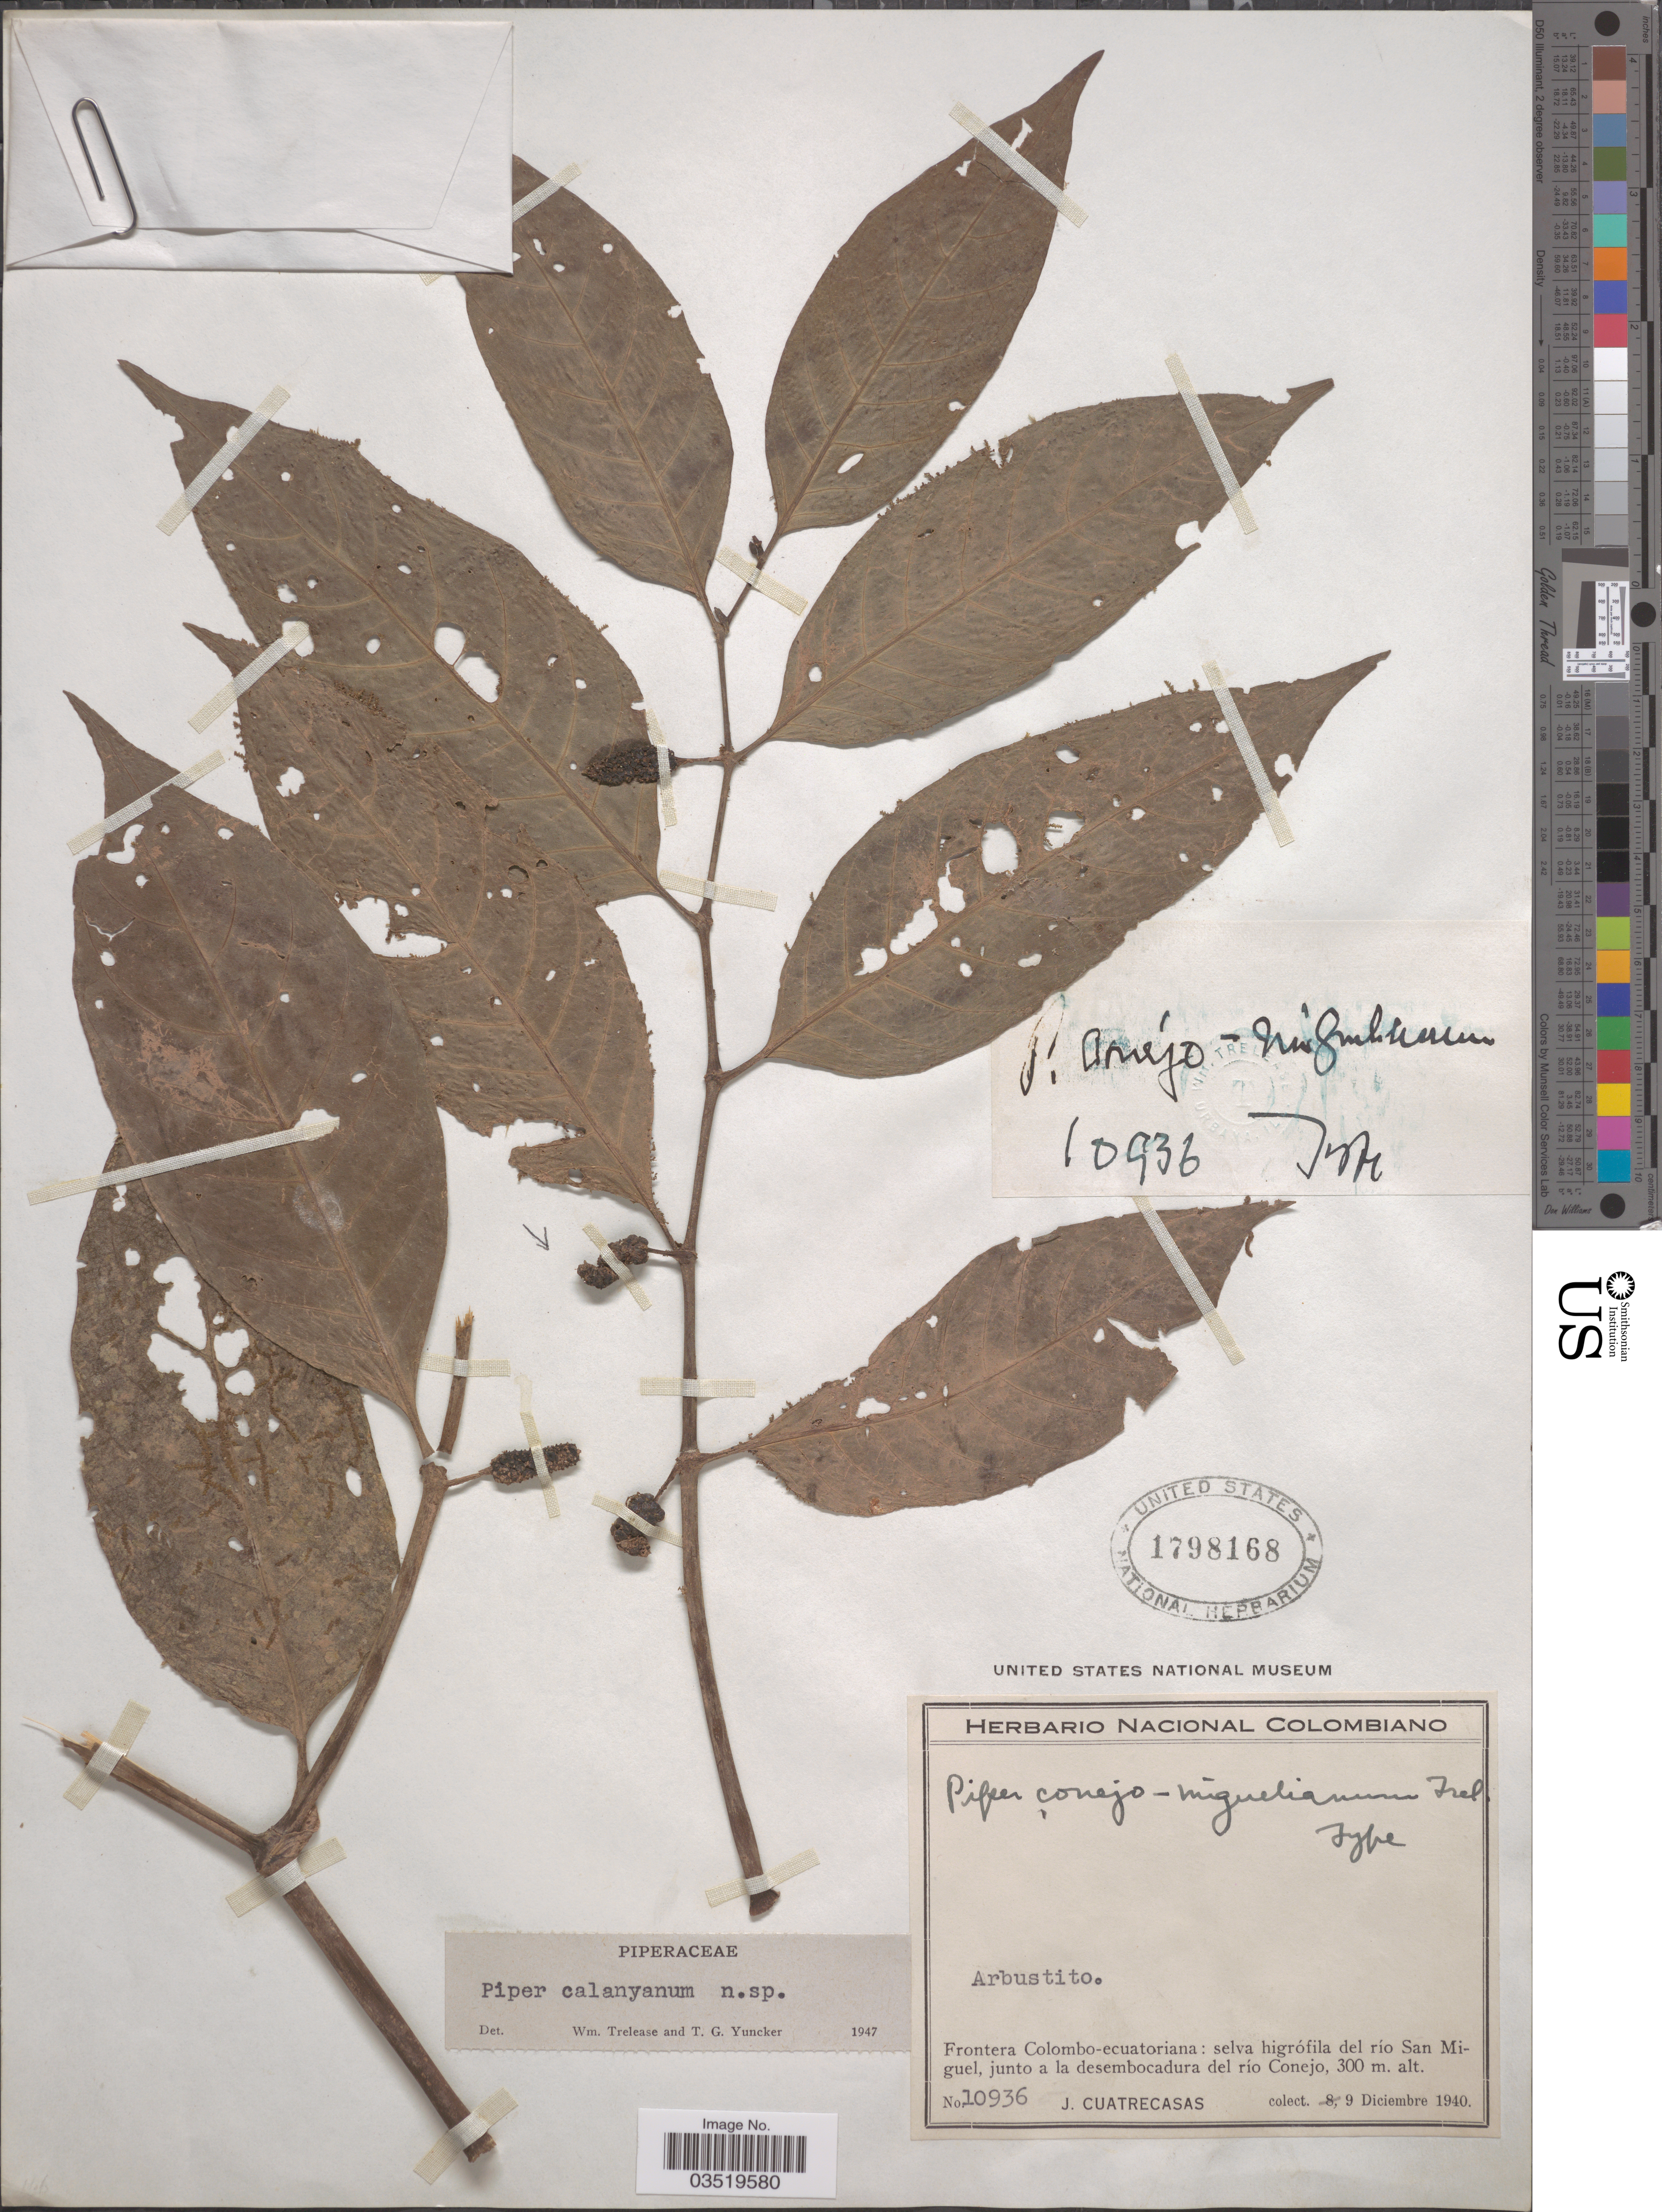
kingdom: Plantae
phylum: Tracheophyta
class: Magnoliopsida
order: Piperales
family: Piperaceae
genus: Piper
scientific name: Piper calanyanum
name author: Trel. & Yunck.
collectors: J. Cuatrecasas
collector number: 10936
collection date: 1940-12-09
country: Colombia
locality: Frontera Colombo-ecuatoriana: selva higrófila del río San Miguel, junto a la desembocadura del río Conejo.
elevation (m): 300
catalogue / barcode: US 1798168